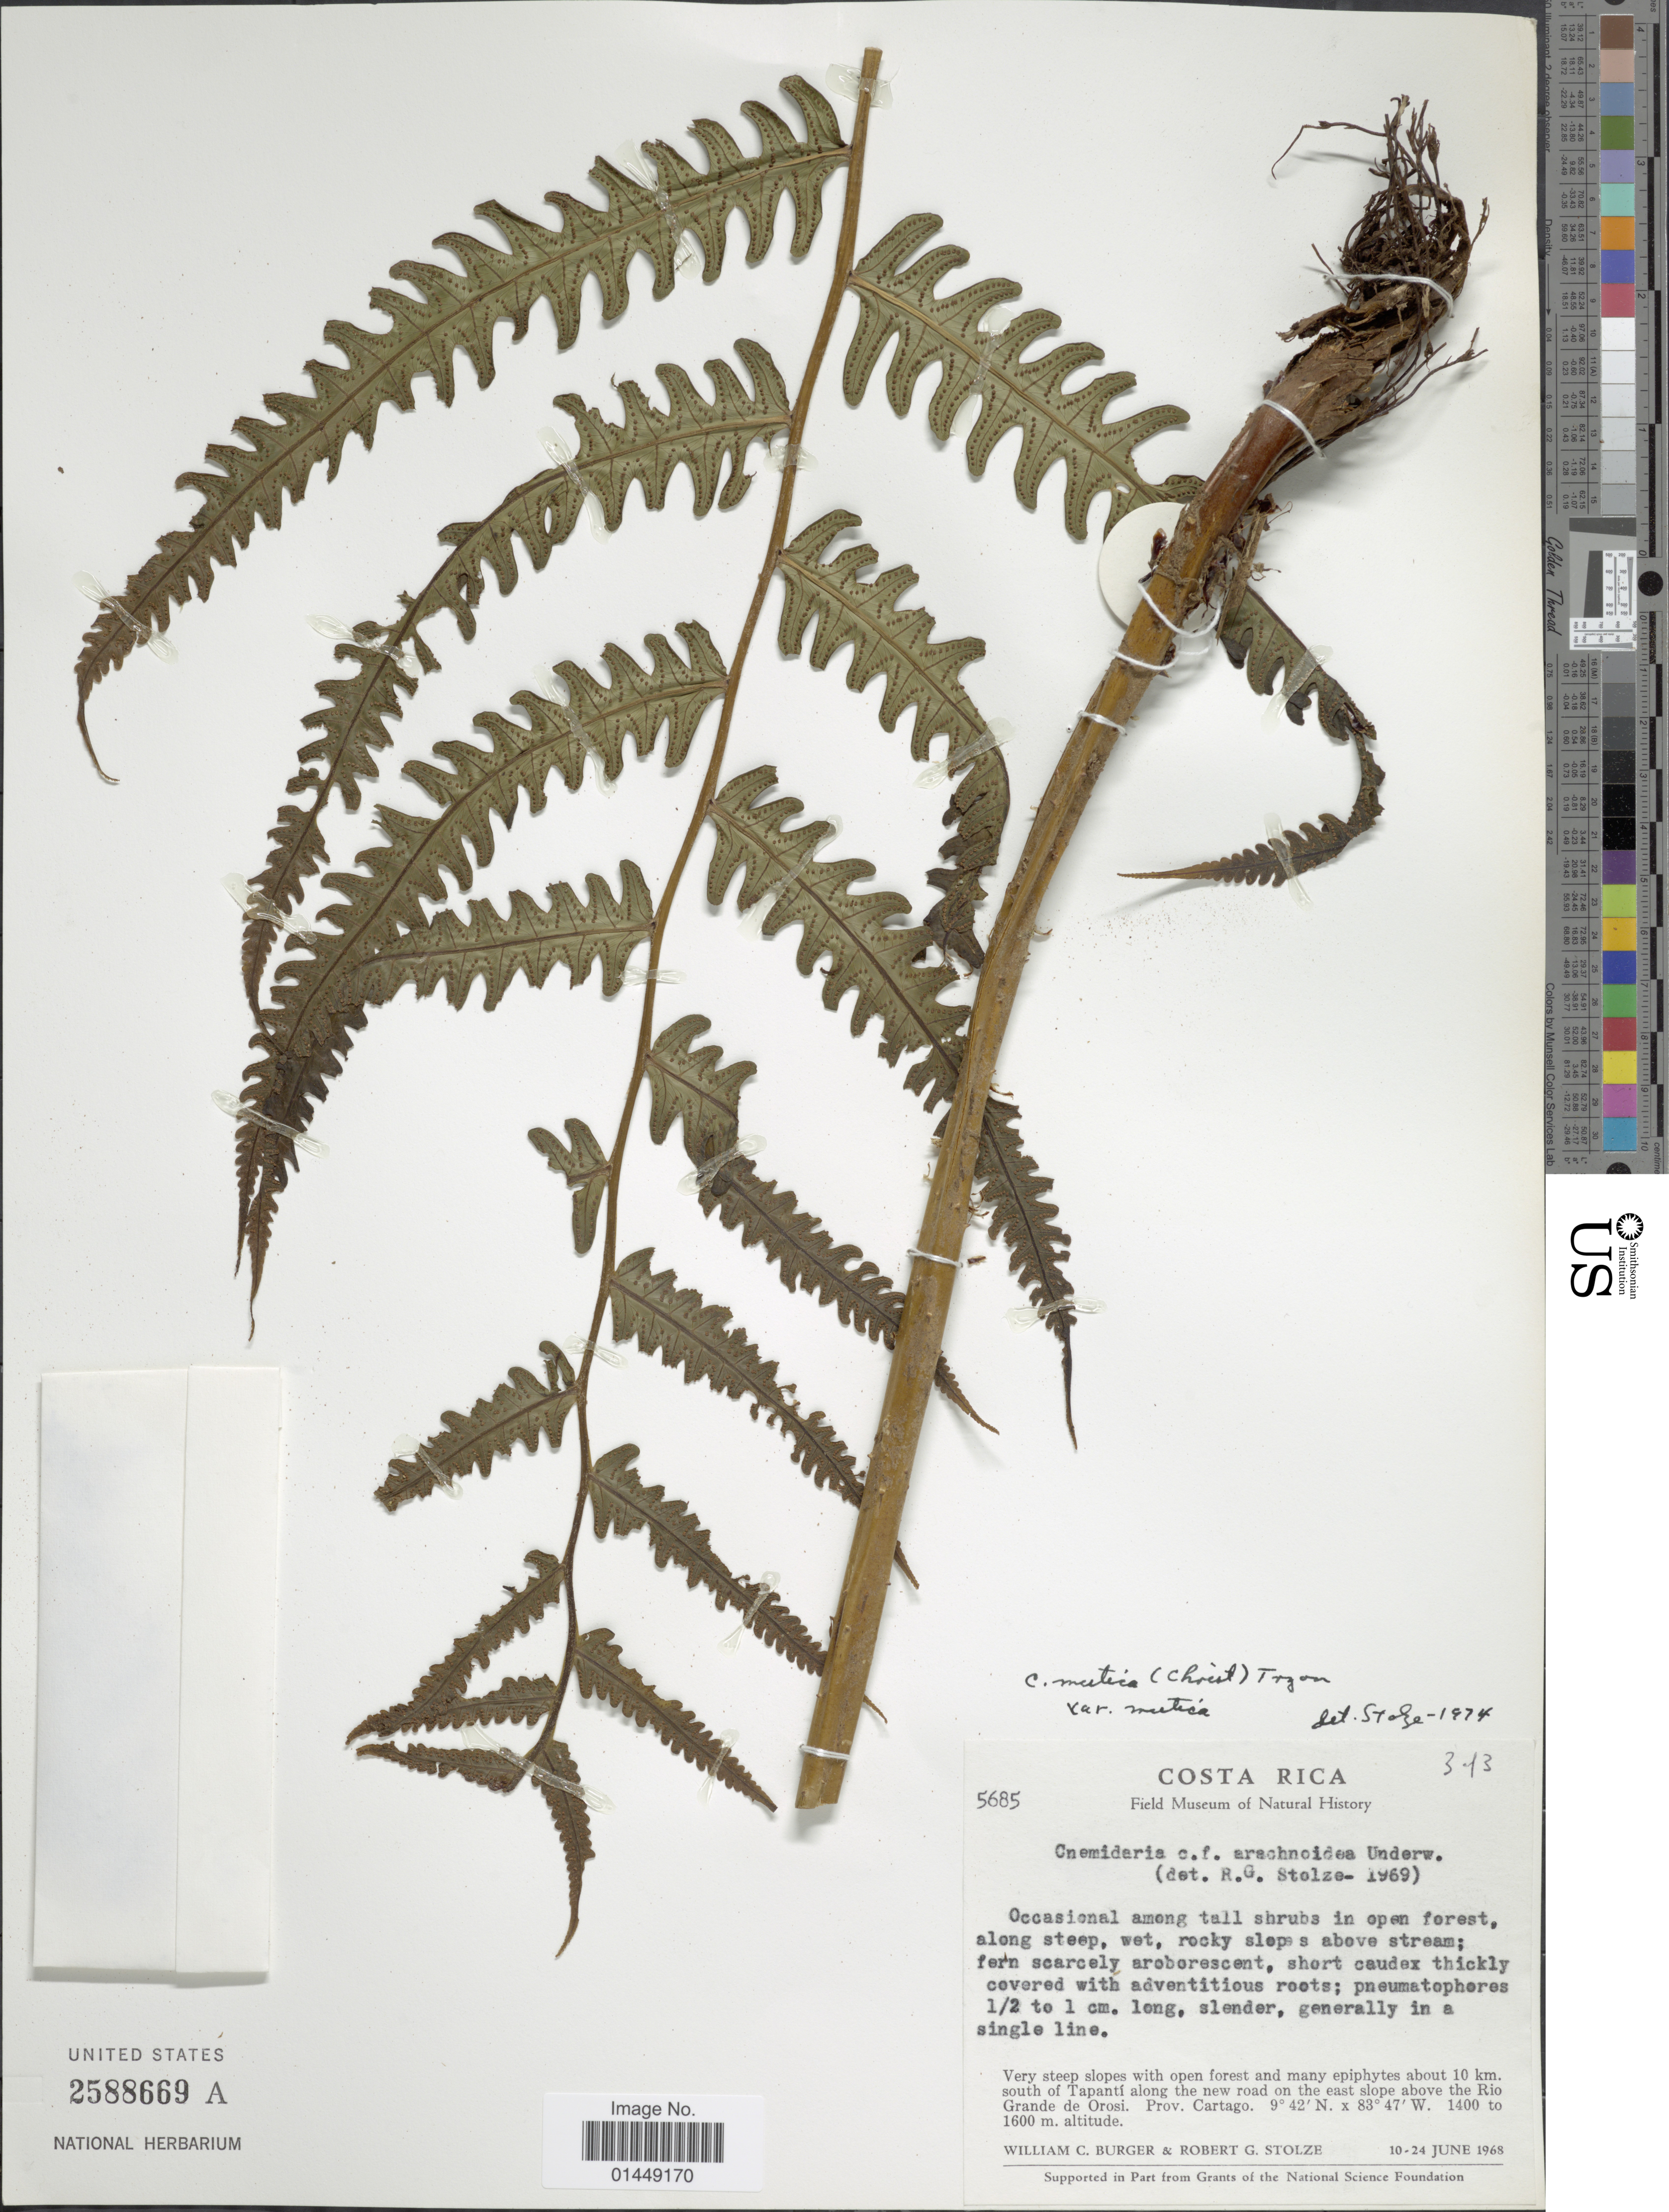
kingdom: Plantae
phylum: Tracheophyta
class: Polypodiopsida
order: Cyatheales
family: Cyatheaceae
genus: Cyathea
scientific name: Cyathea mutica var. mutica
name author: (Christ) Domin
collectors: W. Burger & R. G. Stolze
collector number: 5685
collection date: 1968-06-10/1968-06-24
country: Costa Rica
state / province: Cartago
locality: along the new road on the east slope above the Rio Grande de Orosi. Prov. Cartago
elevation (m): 1400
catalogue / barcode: US 2588669A